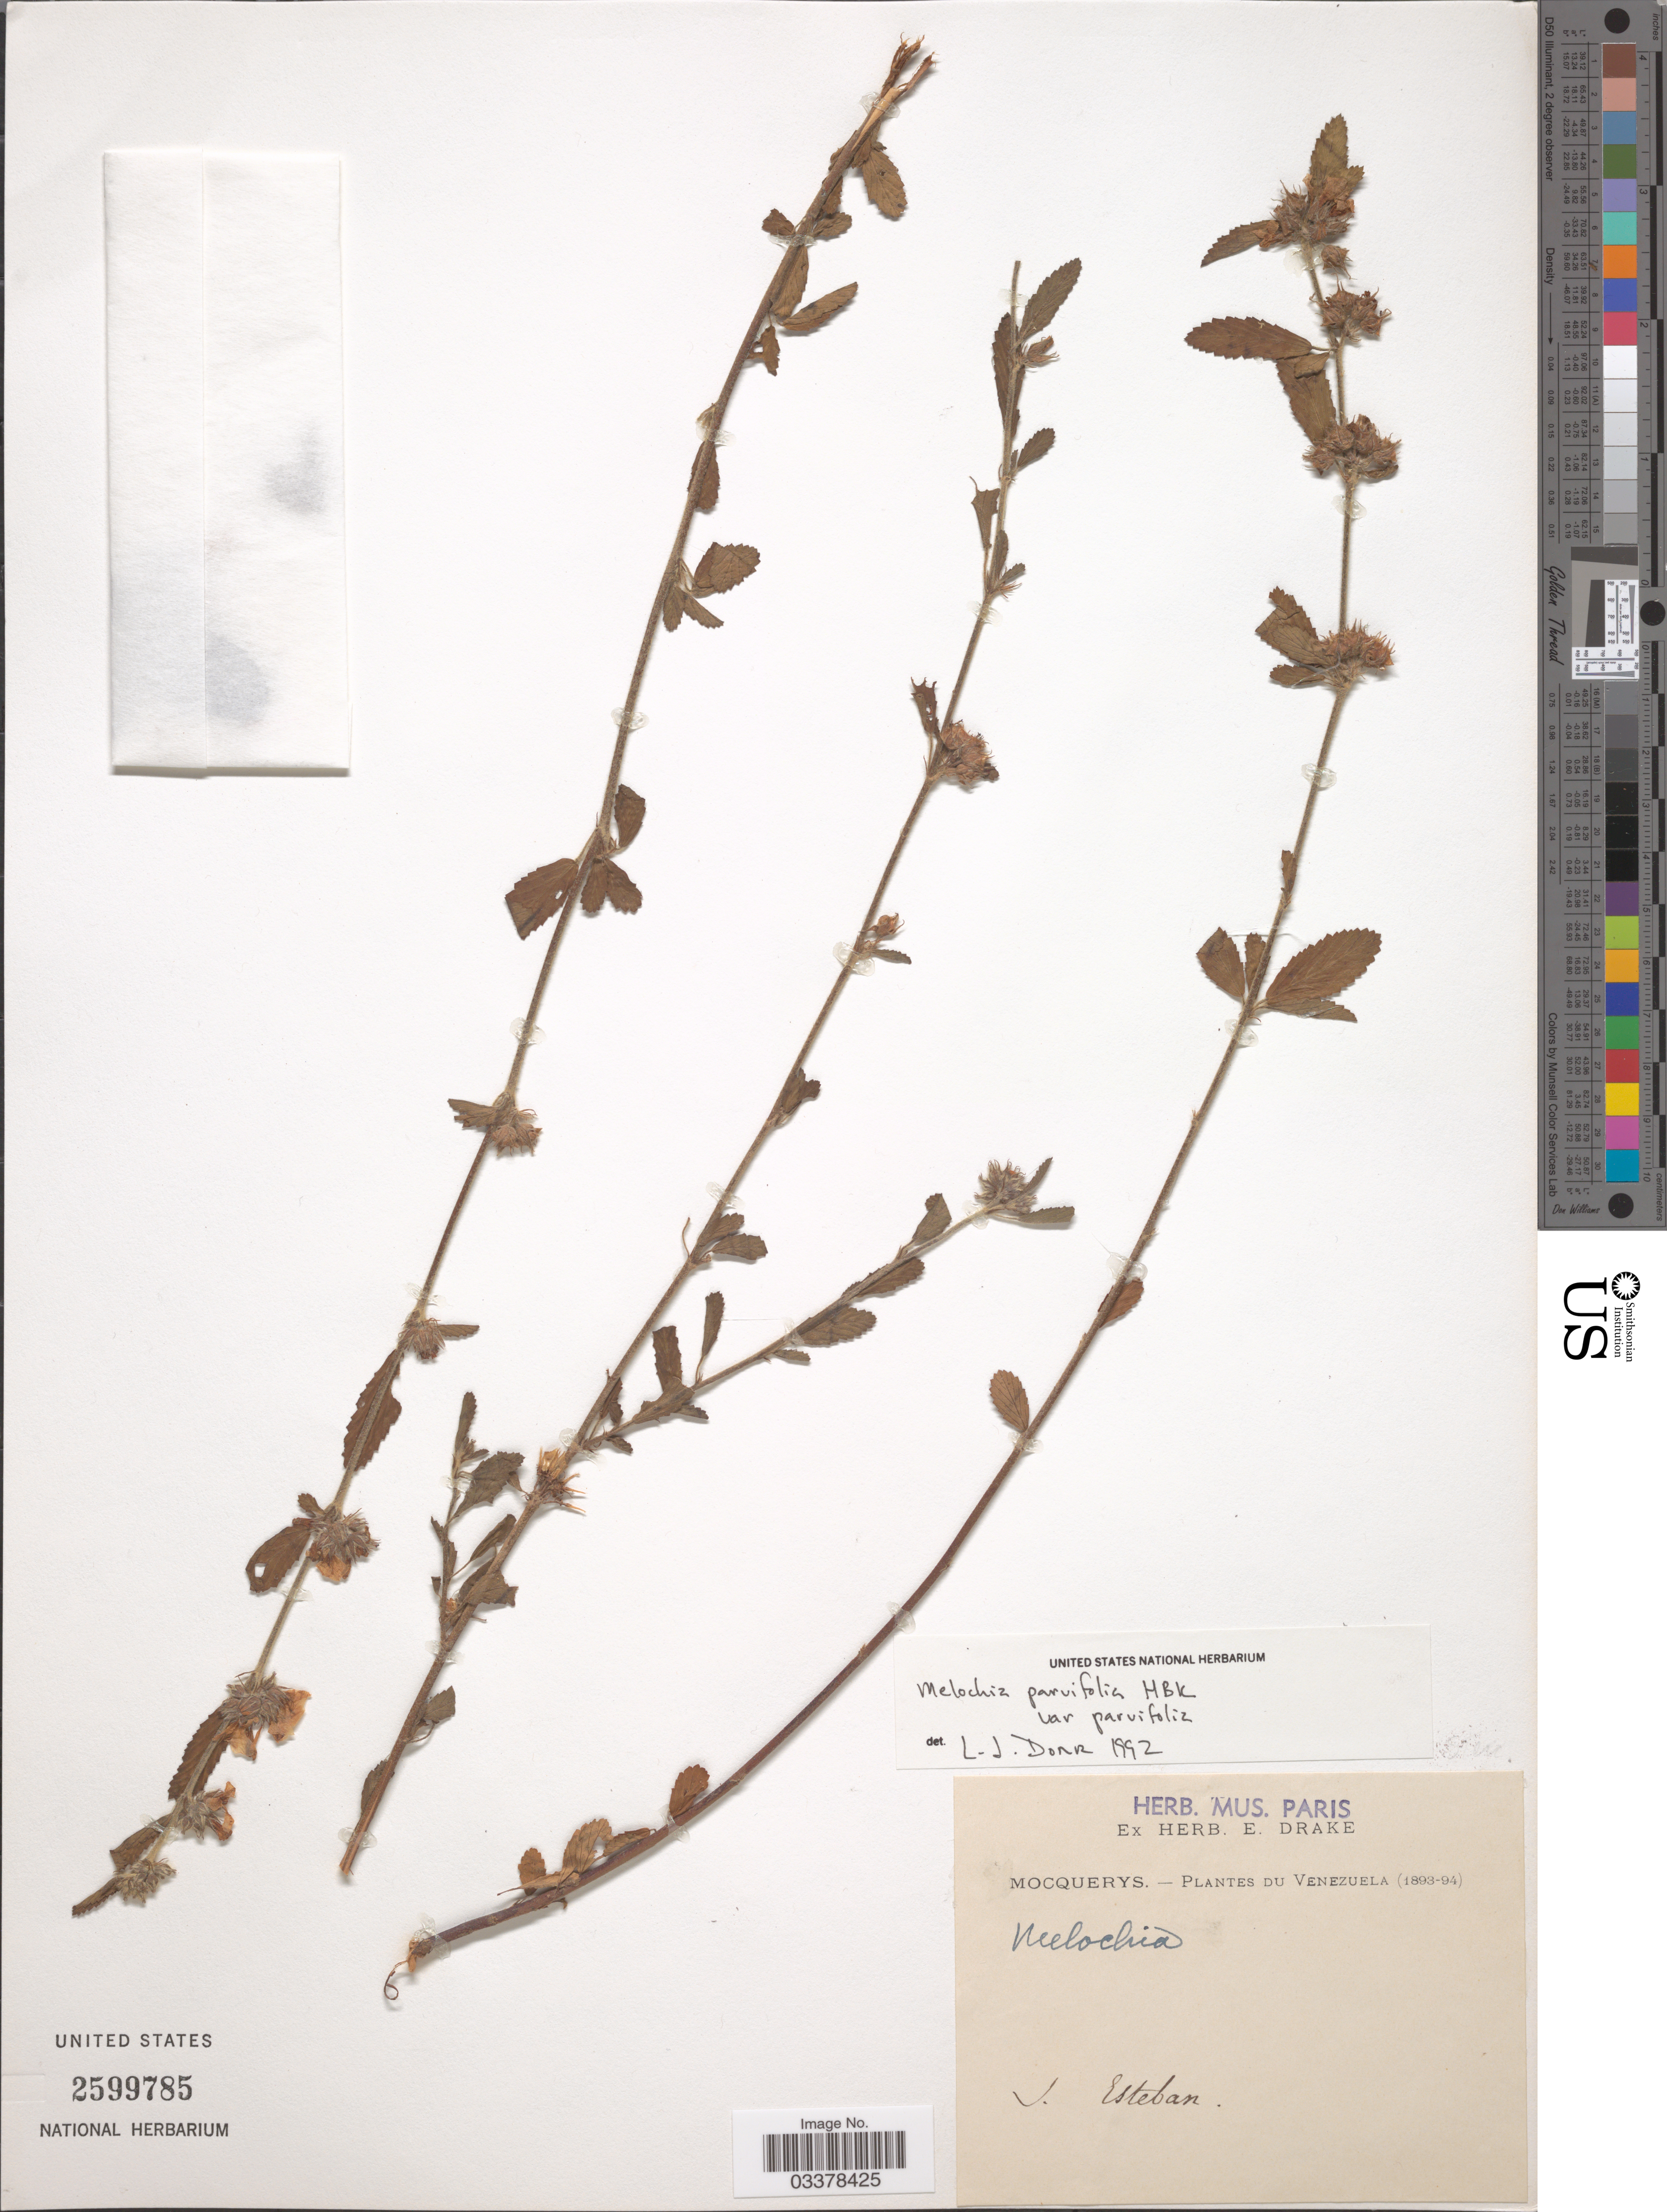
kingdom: Plantae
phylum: Tracheophyta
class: Magnoliopsida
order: Malvales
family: Malvaceae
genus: Melochia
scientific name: Melochia parvifolia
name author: Kunth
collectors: A. Mocquerys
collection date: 1893/1894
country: Venezuela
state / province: Carabobo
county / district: Puerto Cabello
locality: San Esteban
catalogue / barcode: US 2599785